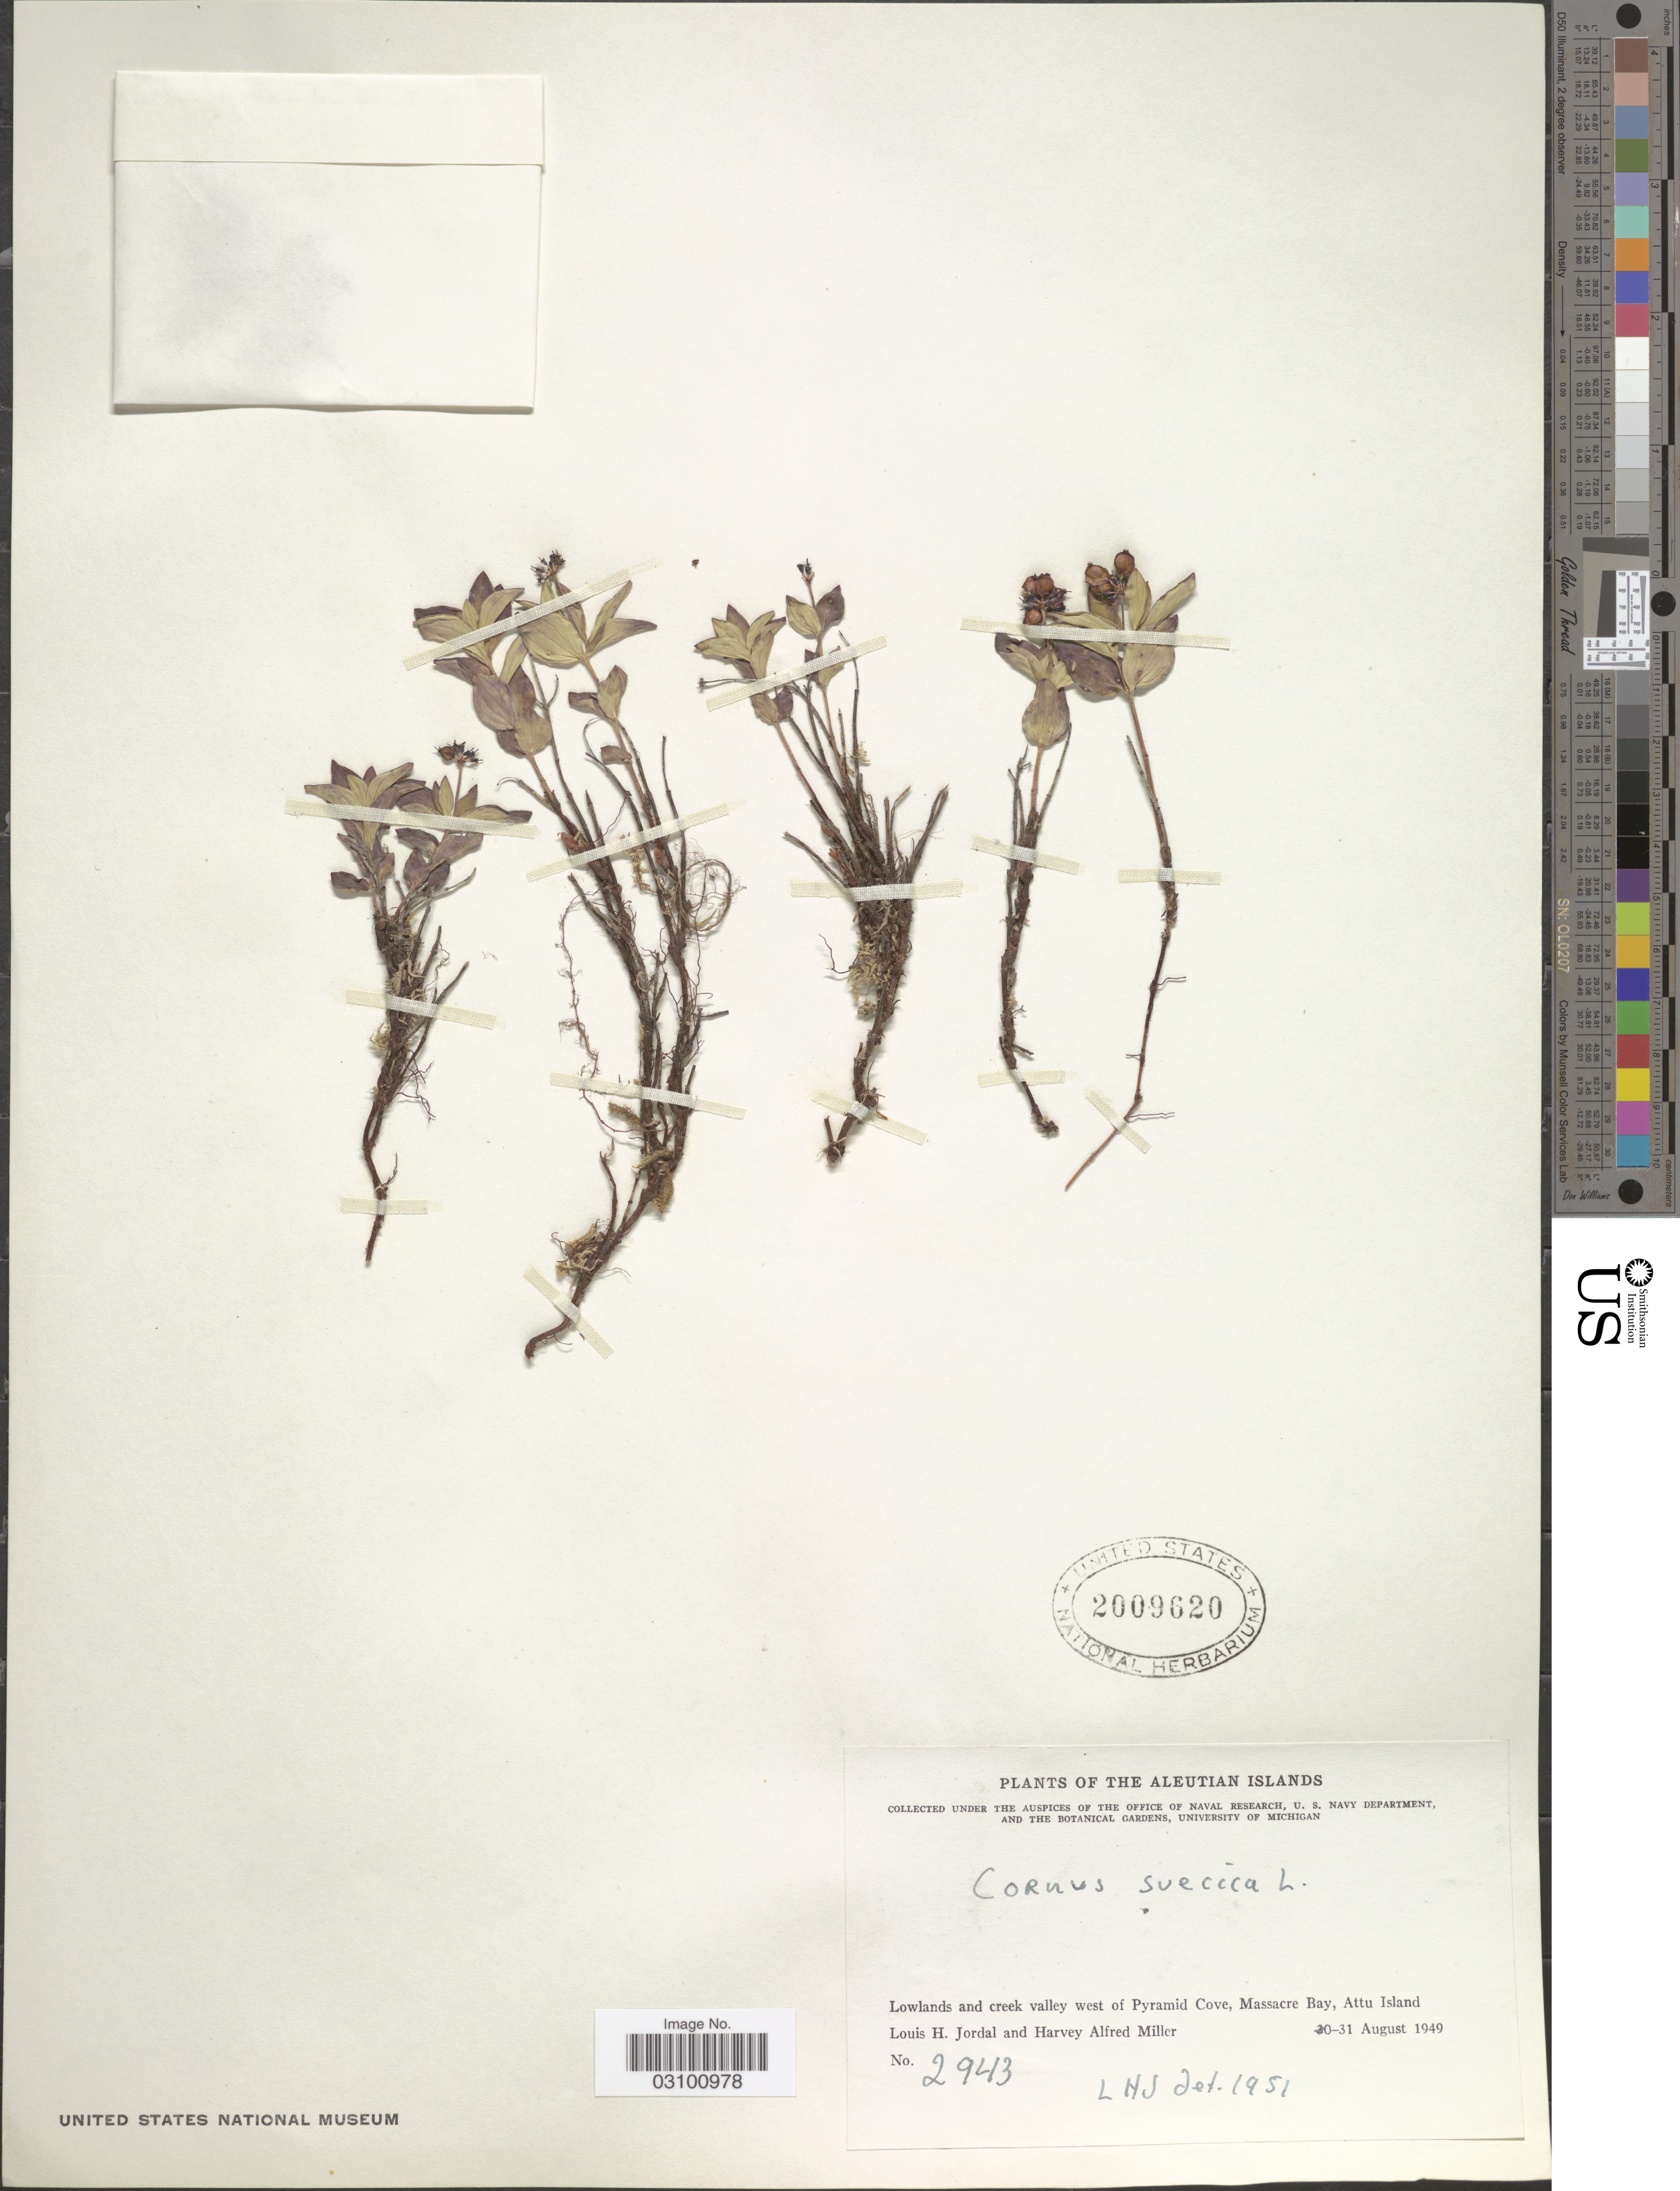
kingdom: Plantae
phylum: Tracheophyta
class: Magnoliopsida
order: Cornales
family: Cornaceae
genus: Cornus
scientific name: Cornus suecica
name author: L.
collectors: L. Jordal & H. A. Miller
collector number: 2943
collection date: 1949-08-31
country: United States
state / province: Alaska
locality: Aleutian Islands. Lowlands and creek valley west of Pyramid Cove, Massacre Bay, Attu Island.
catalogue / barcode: US 2009620